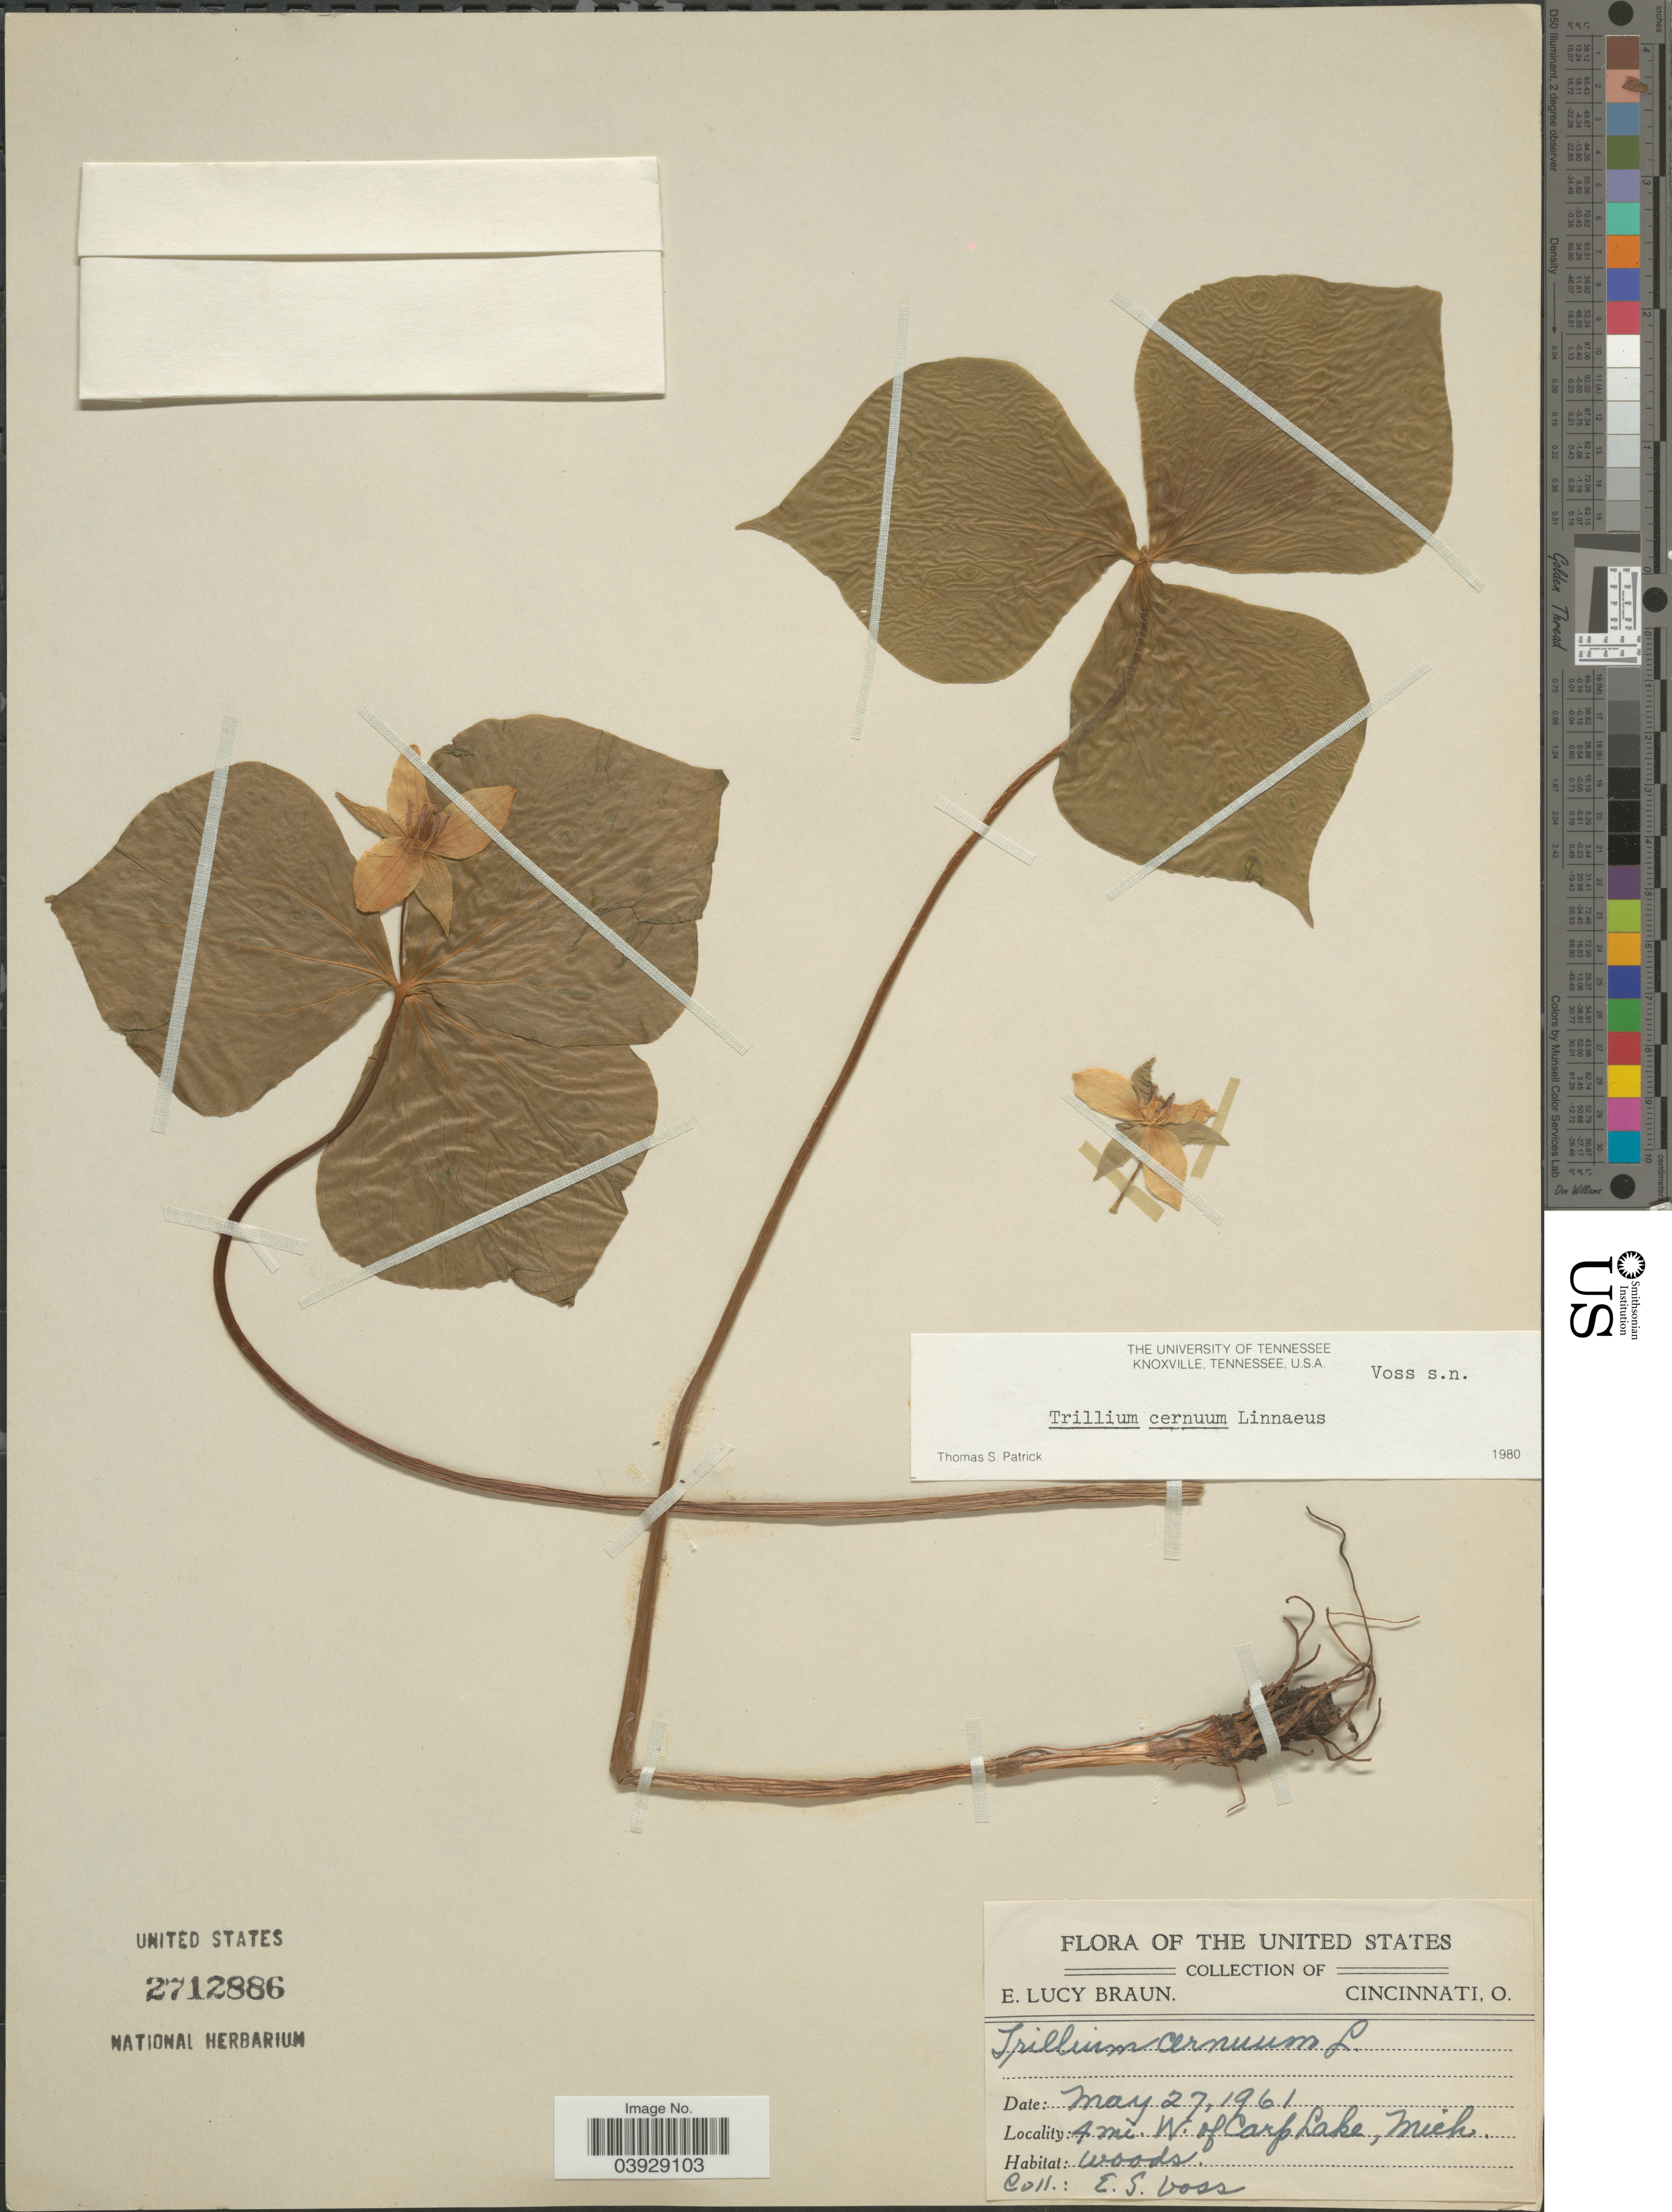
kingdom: Plantae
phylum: Tracheophyta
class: Liliopsida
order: Liliales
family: Melanthiaceae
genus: Trillium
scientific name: Trillium cernuum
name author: L.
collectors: E. G. Voss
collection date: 1961-05-27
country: United States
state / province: Michigan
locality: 4 mi. W. of Carp Lake.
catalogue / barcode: US 2712886